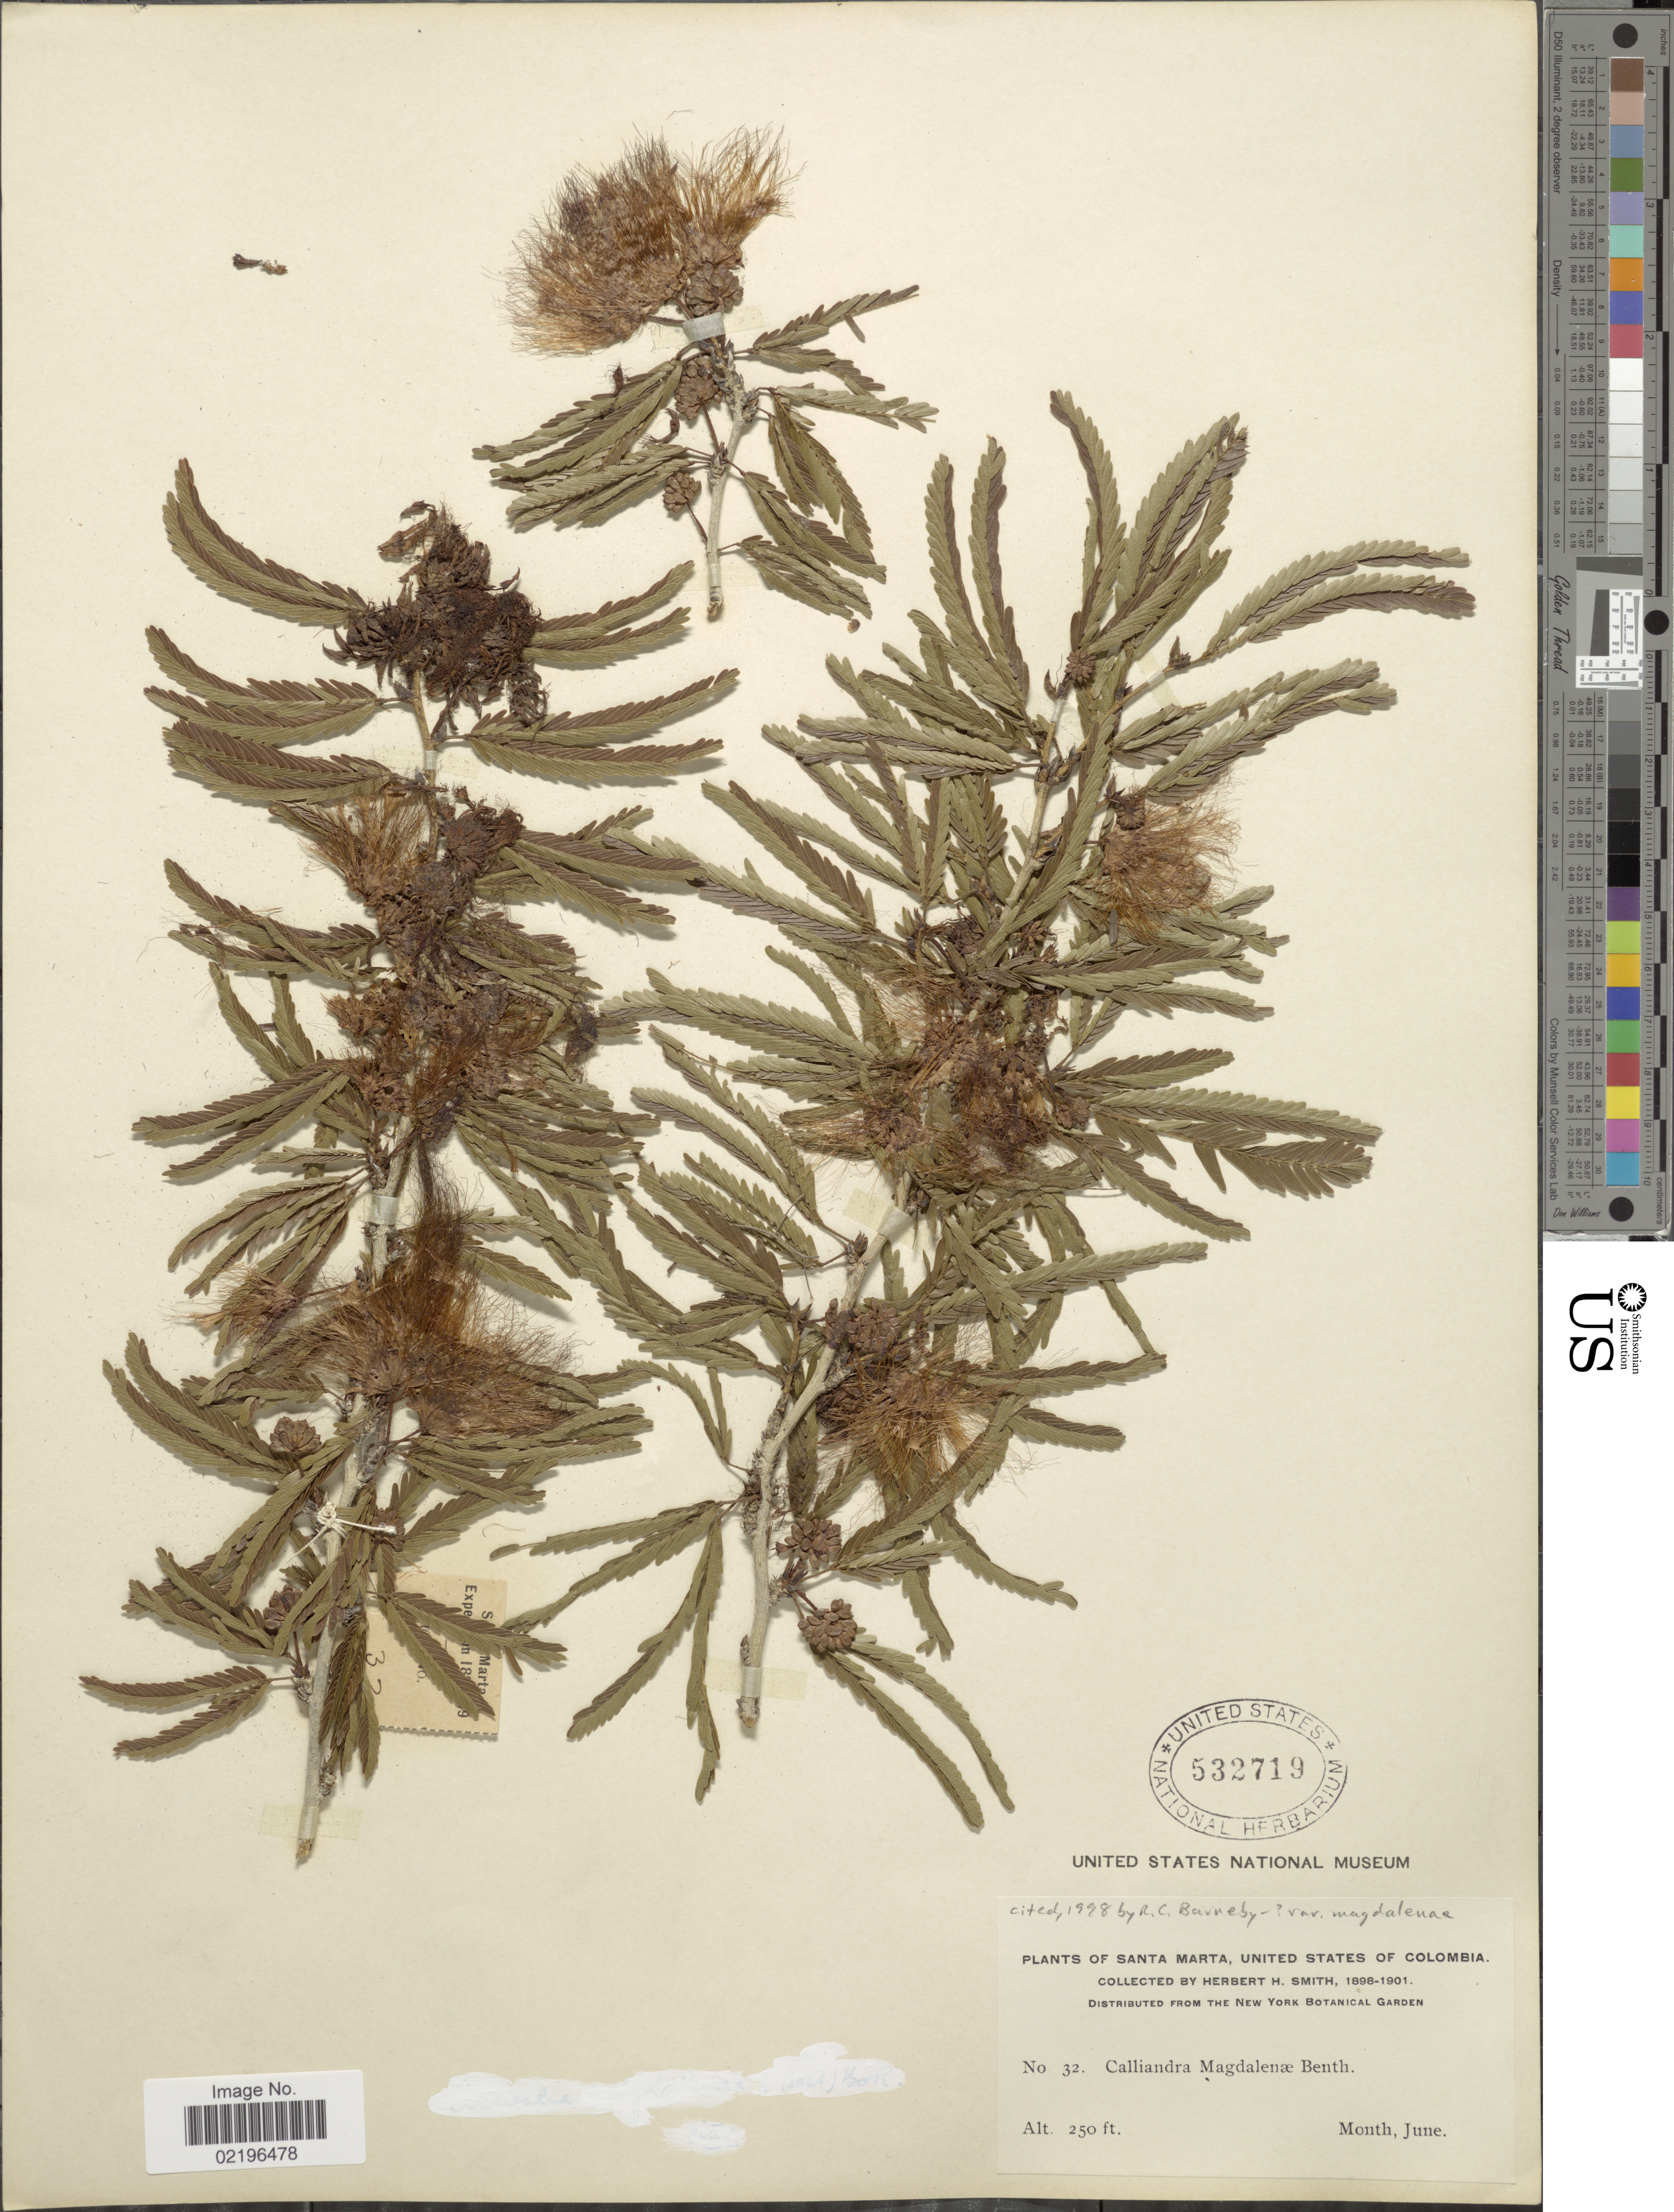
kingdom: Plantae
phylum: Tracheophyta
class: Magnoliopsida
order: Fabales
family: Fabaceae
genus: Calliandra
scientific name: Calliandra magdalenae var. magdalenae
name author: (Bertero ex DC.) Benth.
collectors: Herbert H. Smith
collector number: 32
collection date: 1898-06/1901-06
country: Colombia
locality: Santa Marta, United States of Colombia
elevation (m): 76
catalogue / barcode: US 532719